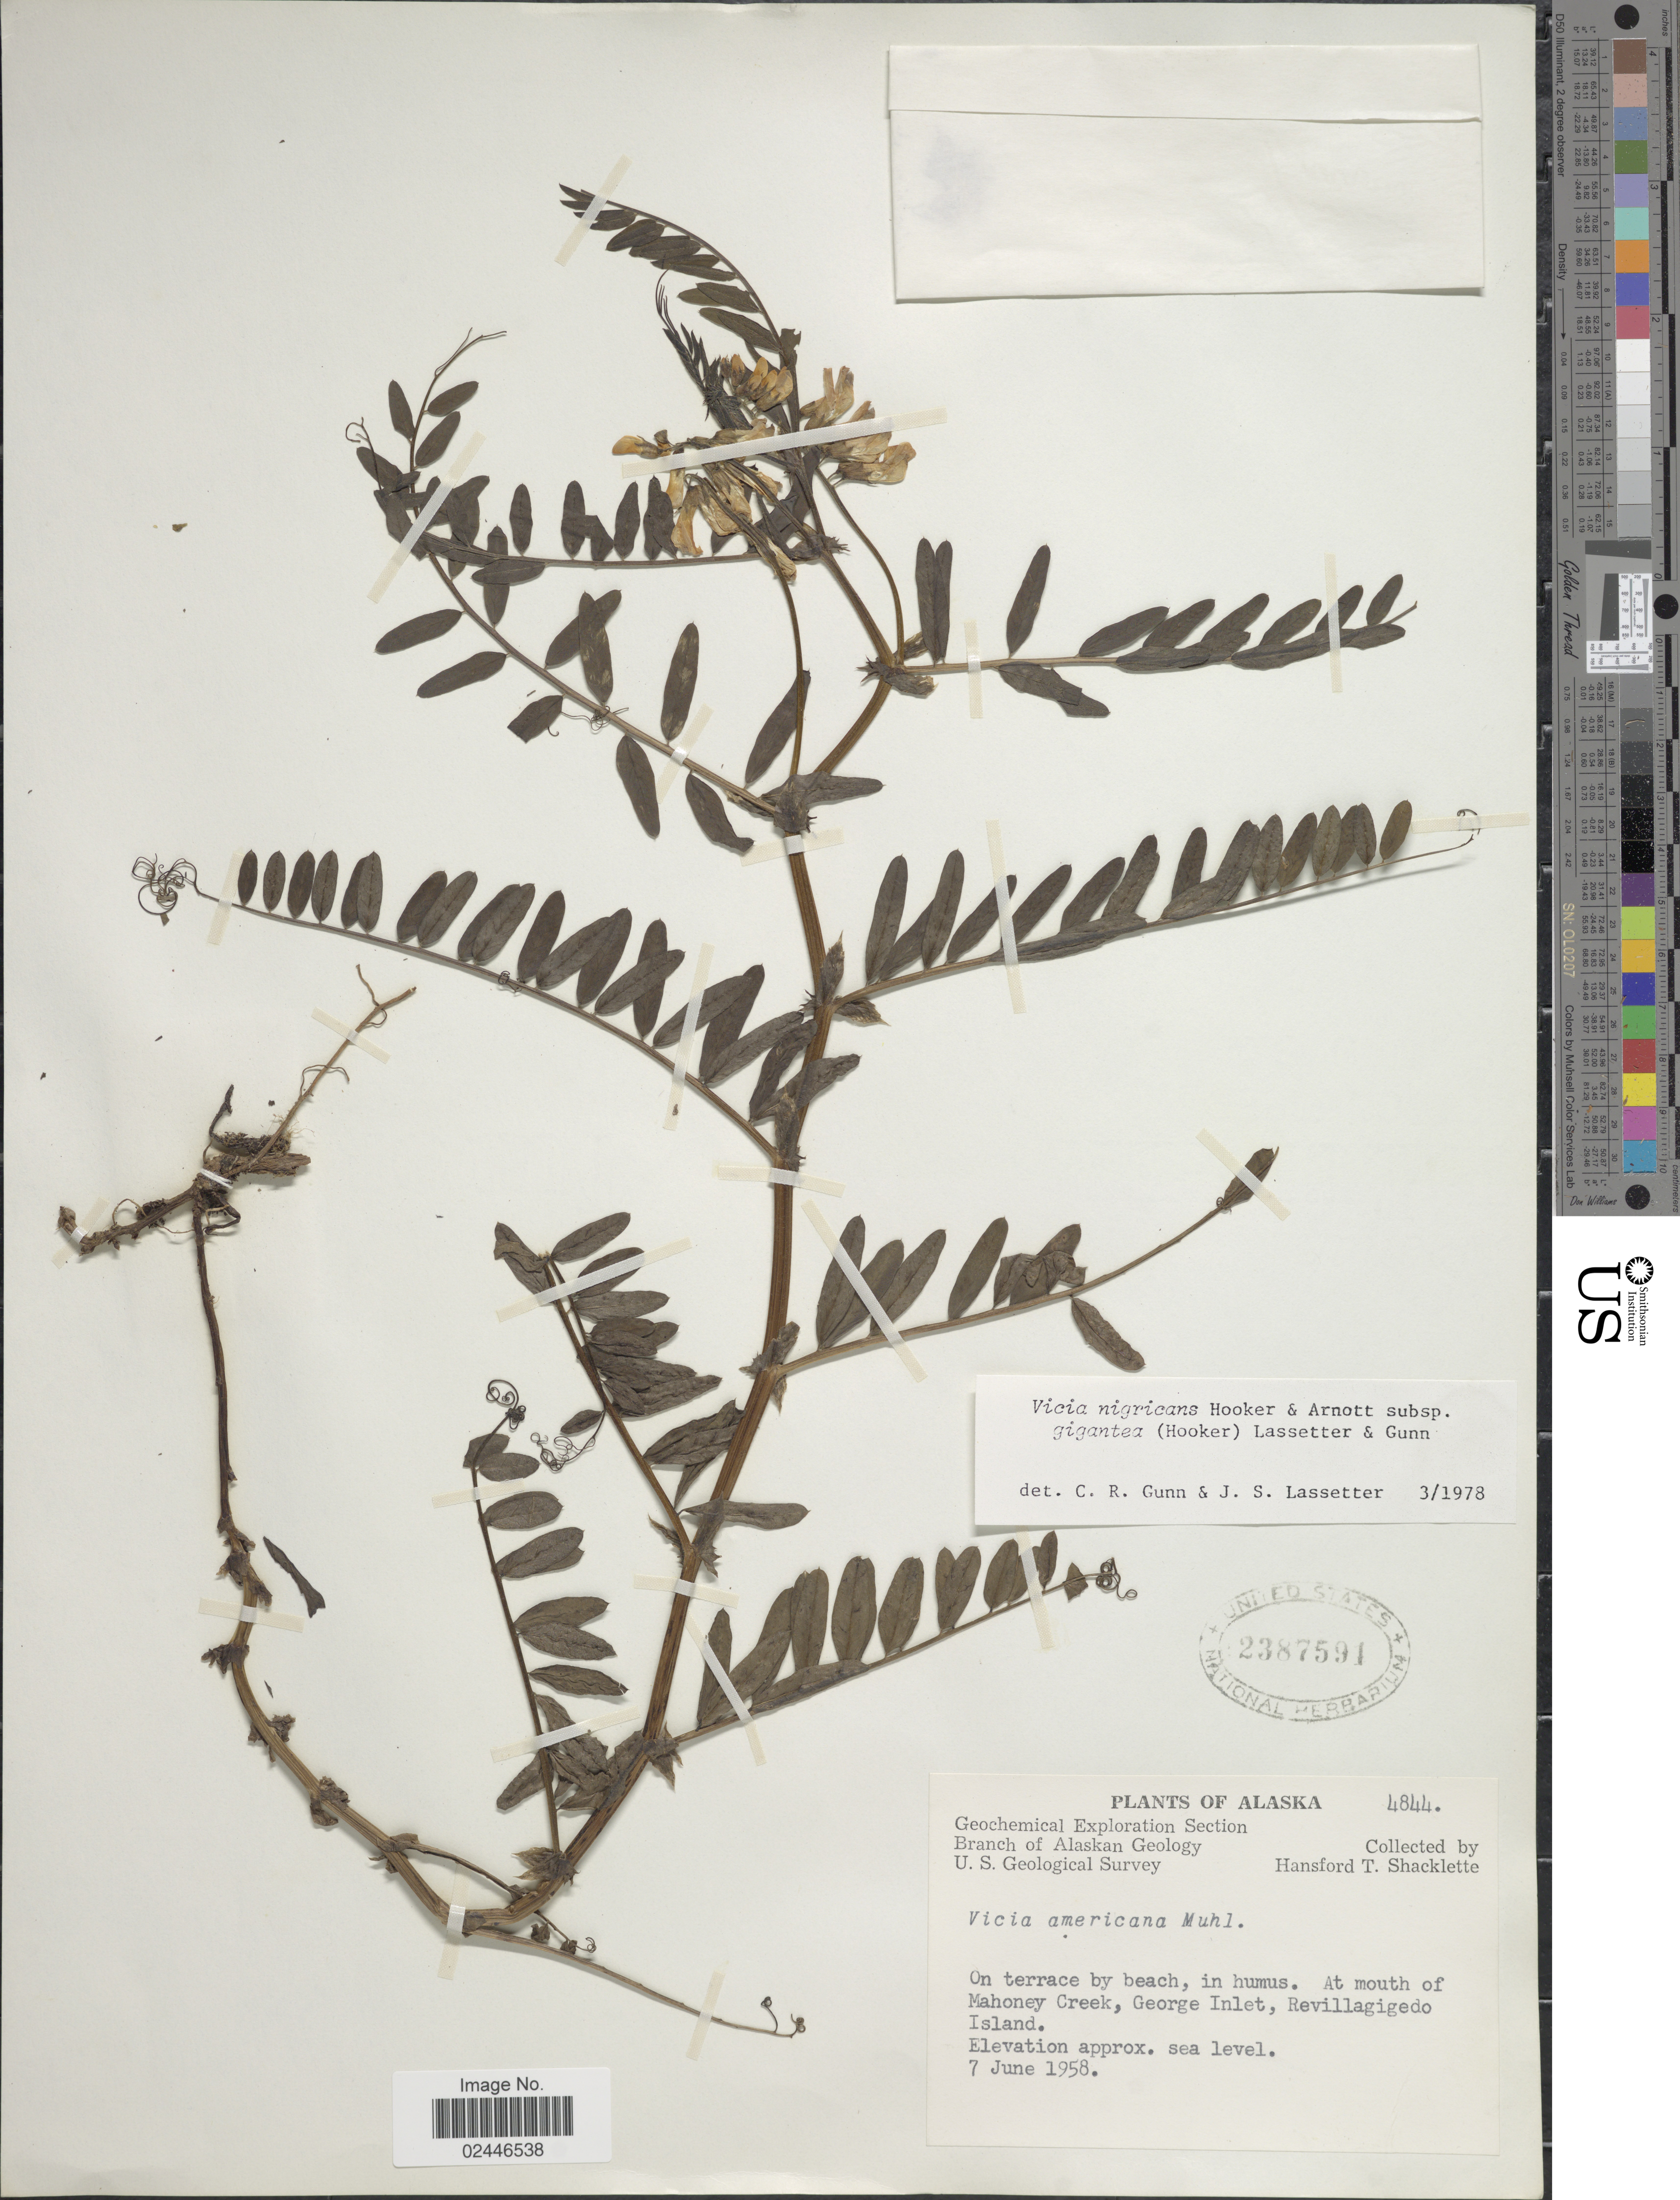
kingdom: Plantae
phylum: Tracheophyta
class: Magnoliopsida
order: Fabales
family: Fabaceae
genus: Vicia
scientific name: Vicia nigricans subsp. gigantea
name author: Hook. & Arn.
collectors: H. Shacklette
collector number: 4844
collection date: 1958-06-07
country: United States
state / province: Alaska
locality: At mouth of Mahoney Creek, George Inlet, Revillagigedo Island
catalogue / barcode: US 2387591